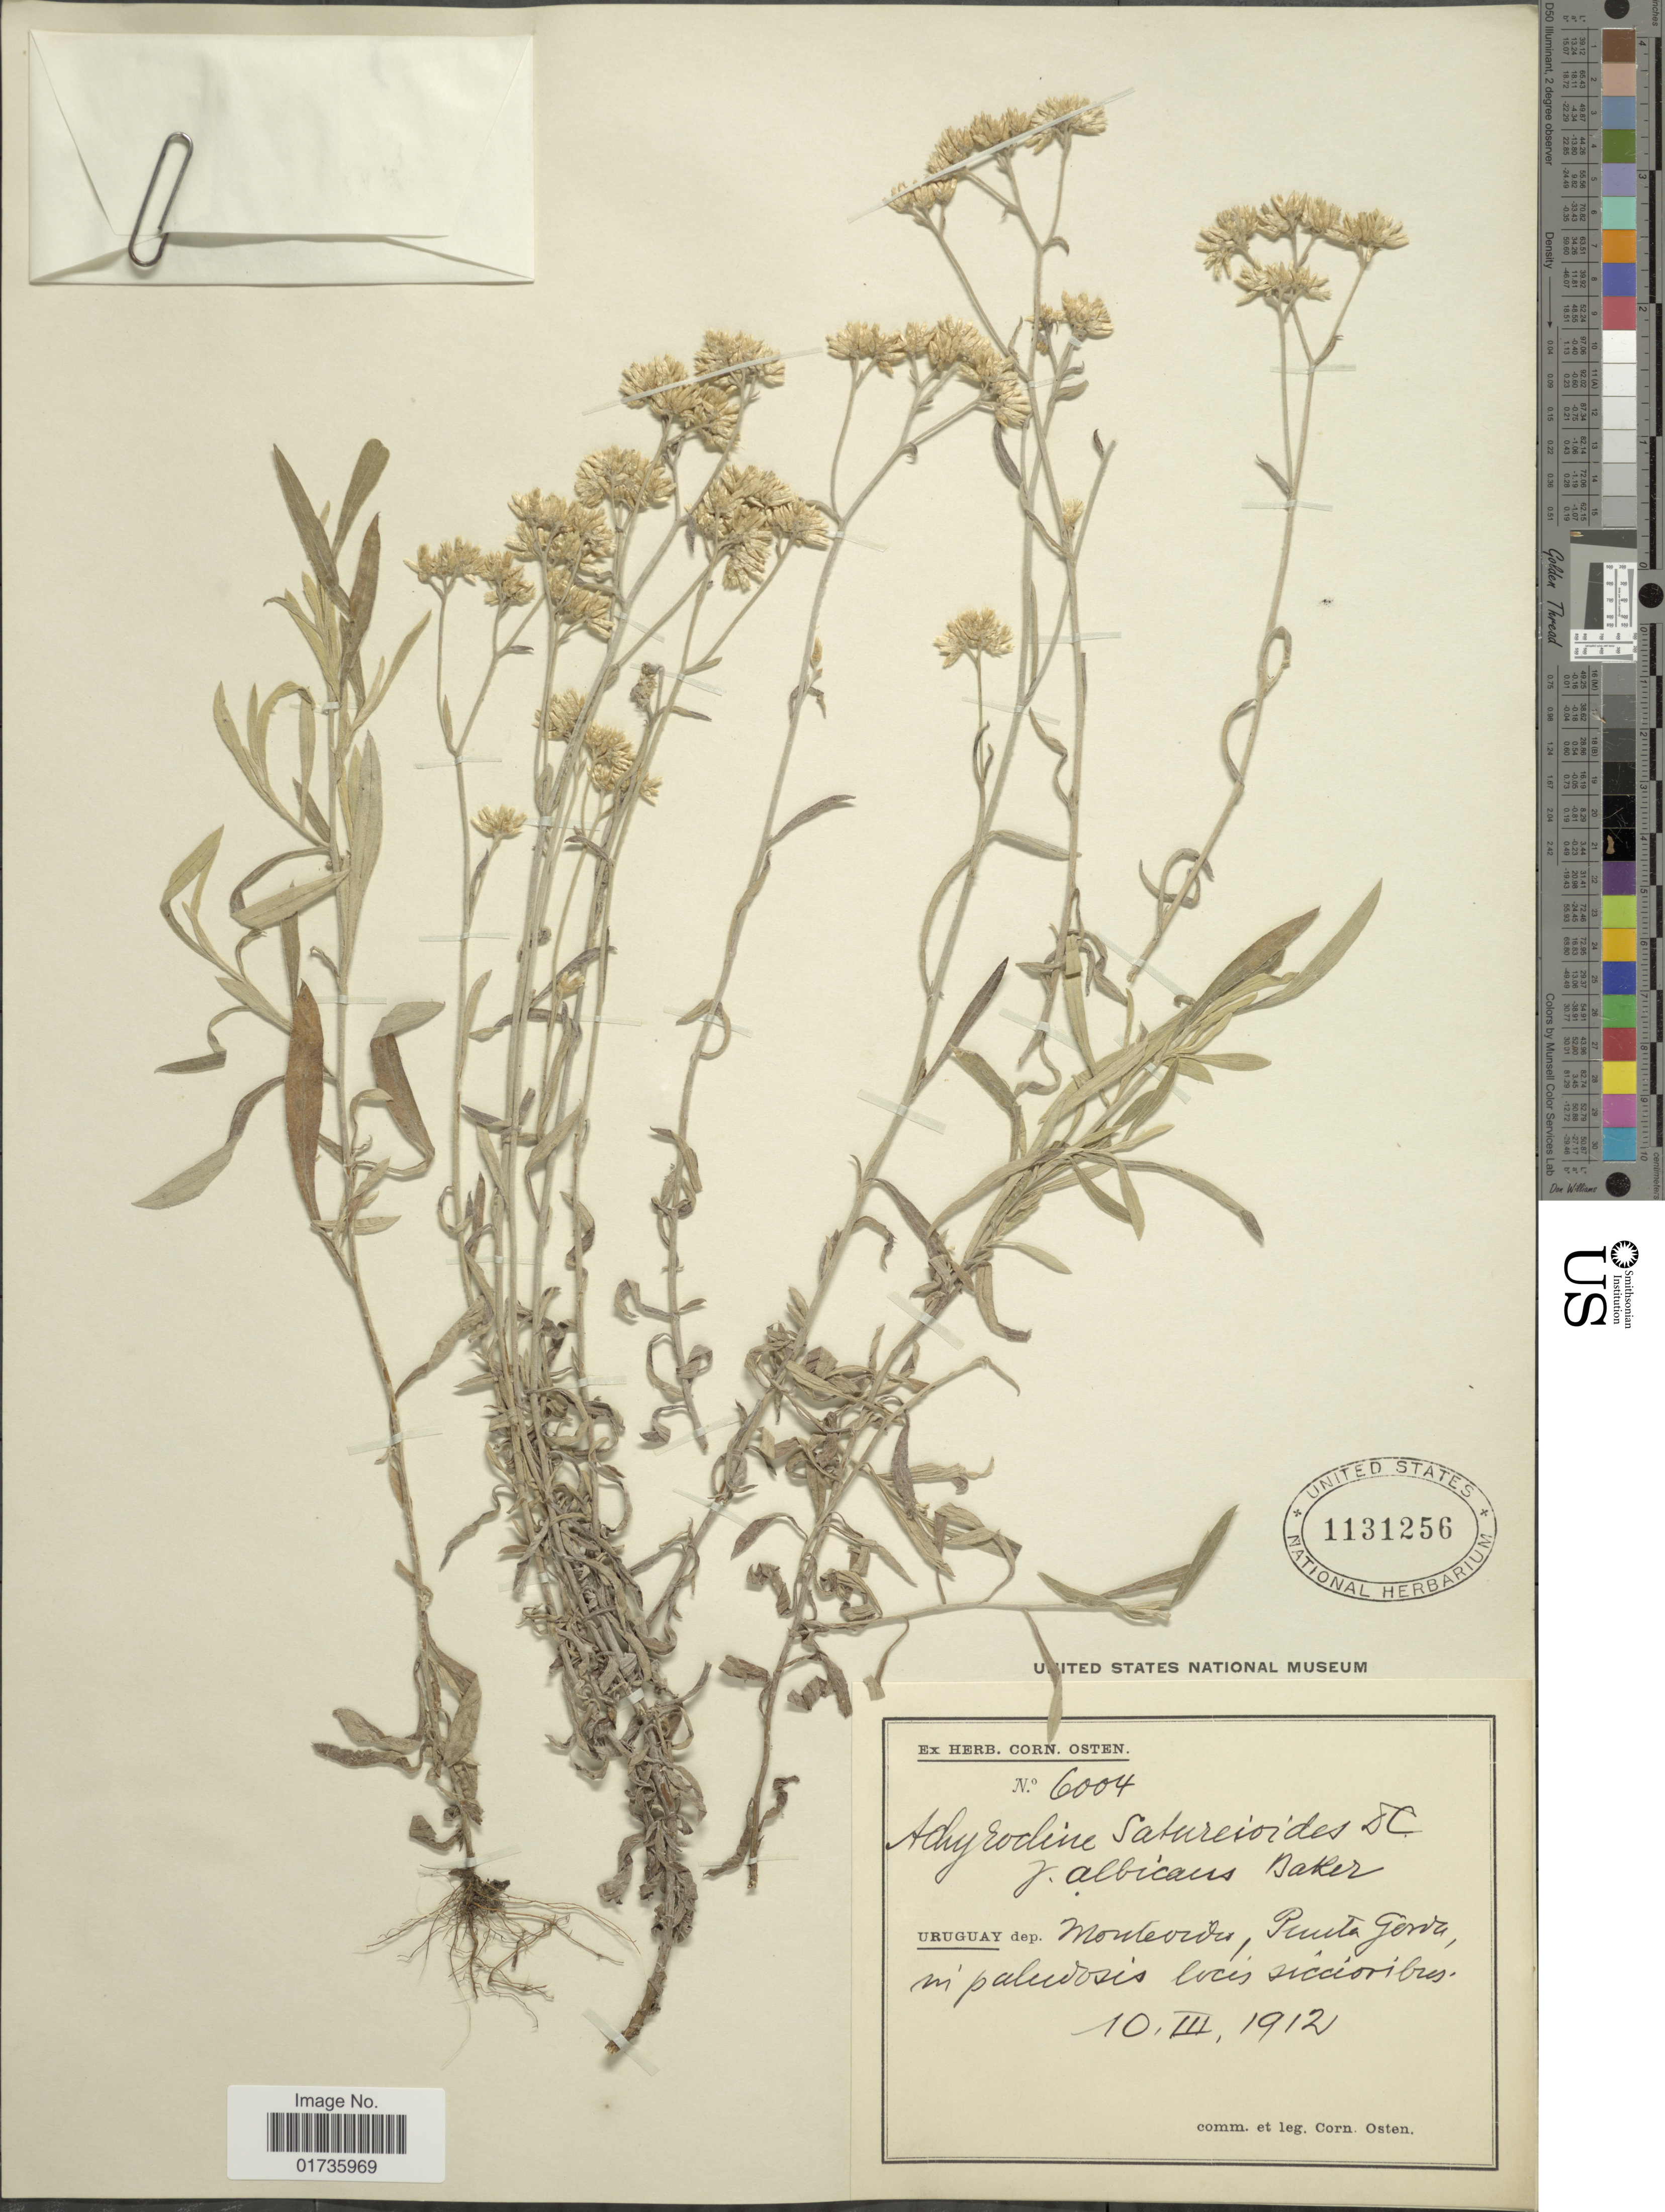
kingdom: Plantae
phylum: Tracheophyta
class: Magnoliopsida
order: Asterales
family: Asteraceae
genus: Achyrocline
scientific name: Achyrocline satureioides var. albicans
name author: (Griseb.) Baker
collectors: C. Osten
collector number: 6004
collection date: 1913-03-10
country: Uruguay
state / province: Montevideo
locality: Dep. Montevideo, Punta Gorda in paludosis locis siccioribus.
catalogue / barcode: US 1131256